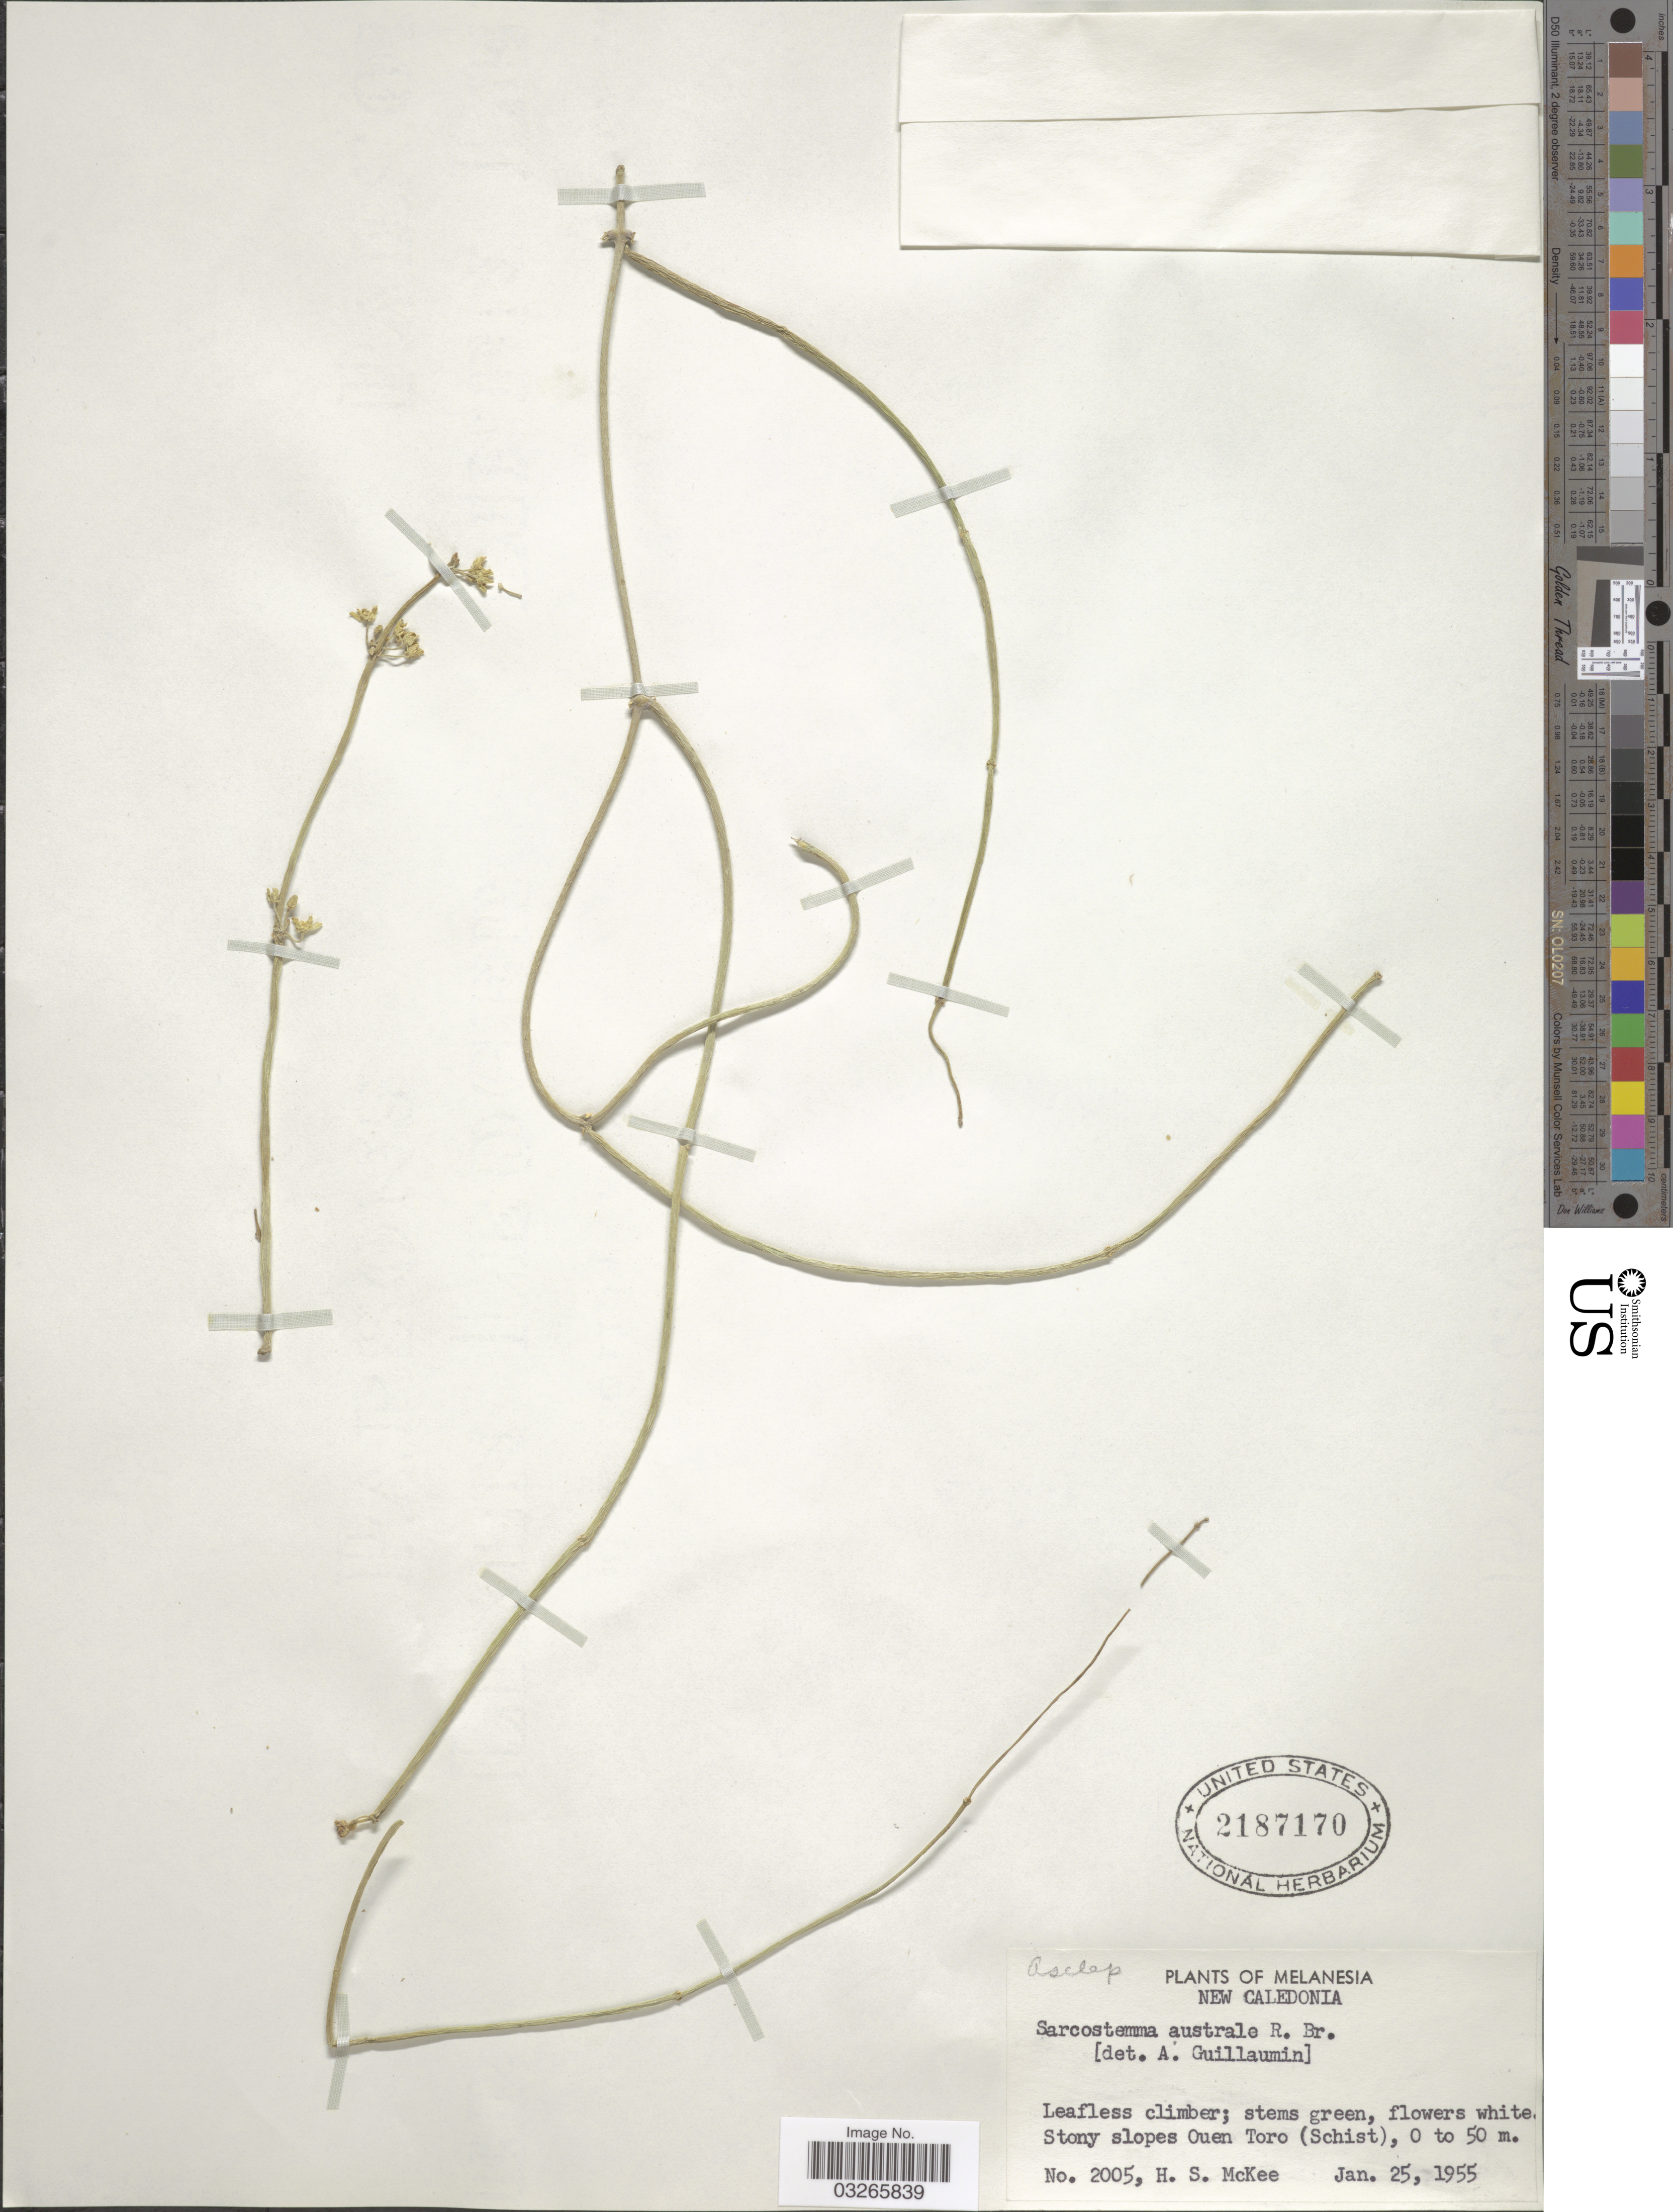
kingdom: Plantae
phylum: Tracheophyta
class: Magnoliopsida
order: Gentianales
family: Apocynaceae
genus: Sarcostemma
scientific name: Sarcostemma australe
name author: R. Br.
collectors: H. S. McKee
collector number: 2005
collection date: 1955-01-25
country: New Caledonia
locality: Melanesia. Stony slopes Ouen Toro (Schist).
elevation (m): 0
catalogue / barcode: US 2187170